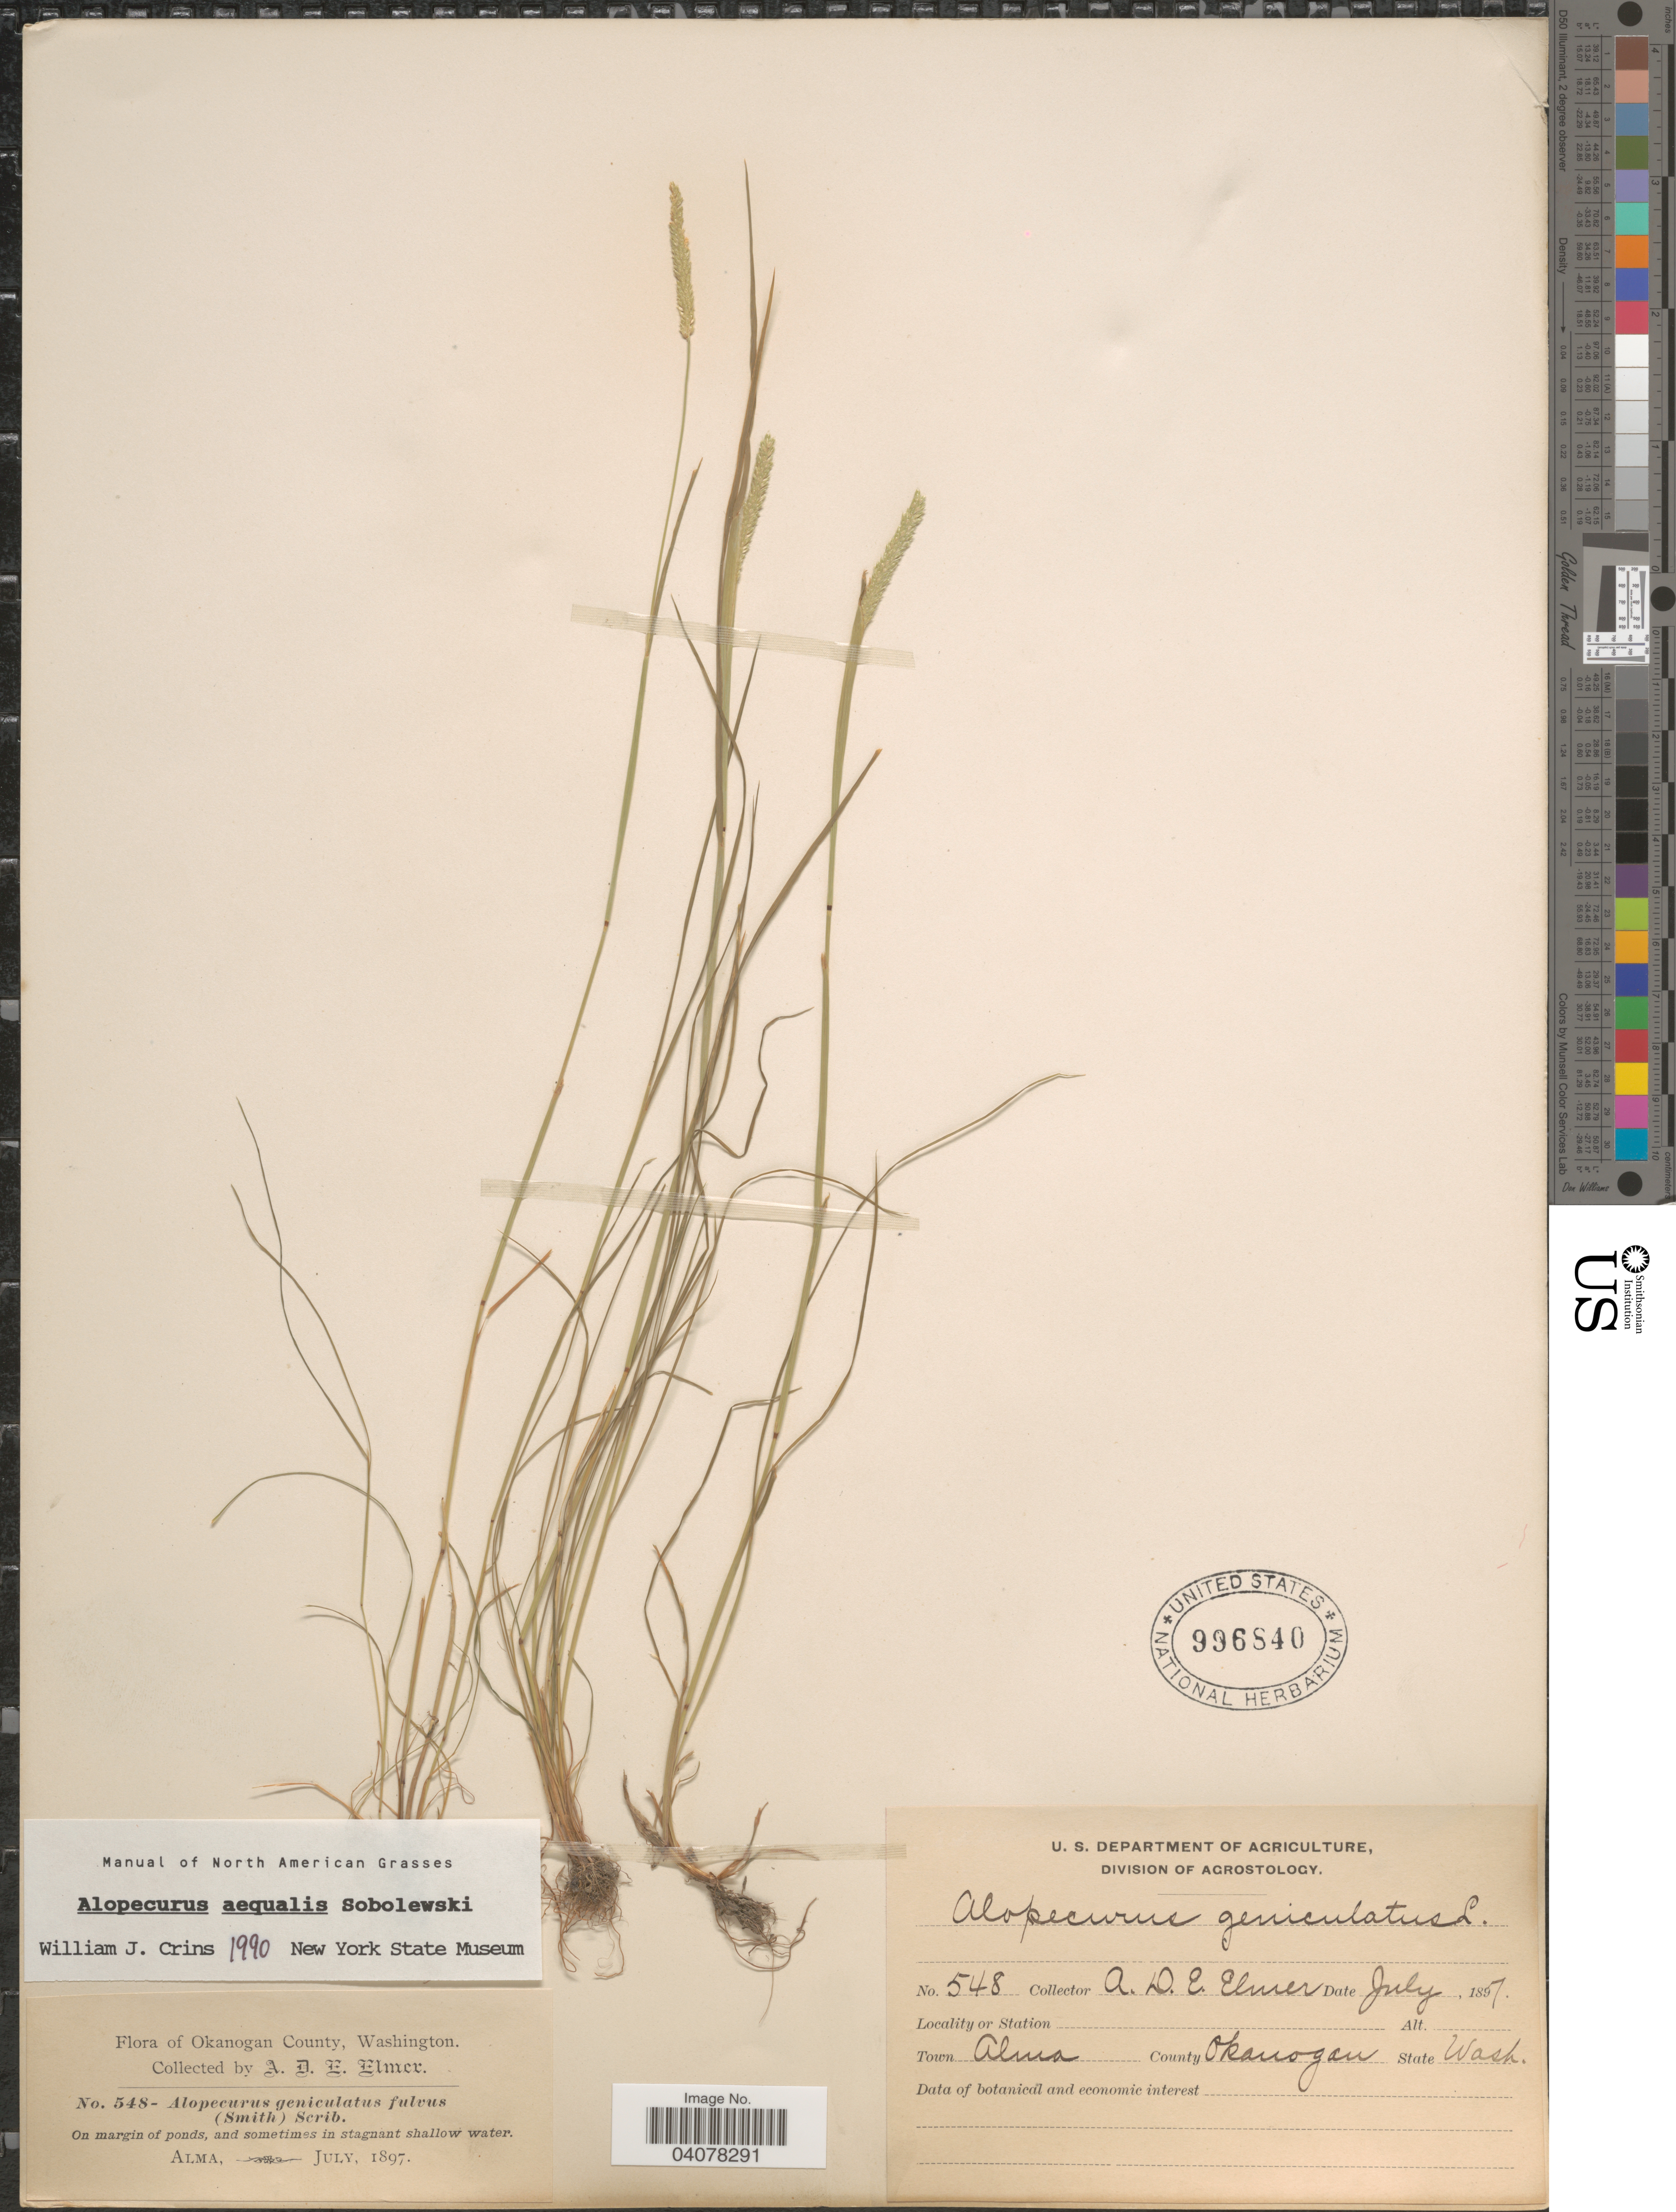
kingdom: Plantae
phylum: Tracheophyta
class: Liliopsida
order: Poales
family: Poaceae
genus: Alopecurus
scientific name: Alopecurus aequalis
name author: Sobol.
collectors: A. D. E. Elmer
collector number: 548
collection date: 1897-07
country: United States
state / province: Washington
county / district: Okanogan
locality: Town Alma County Okanogan.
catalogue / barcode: US 996840